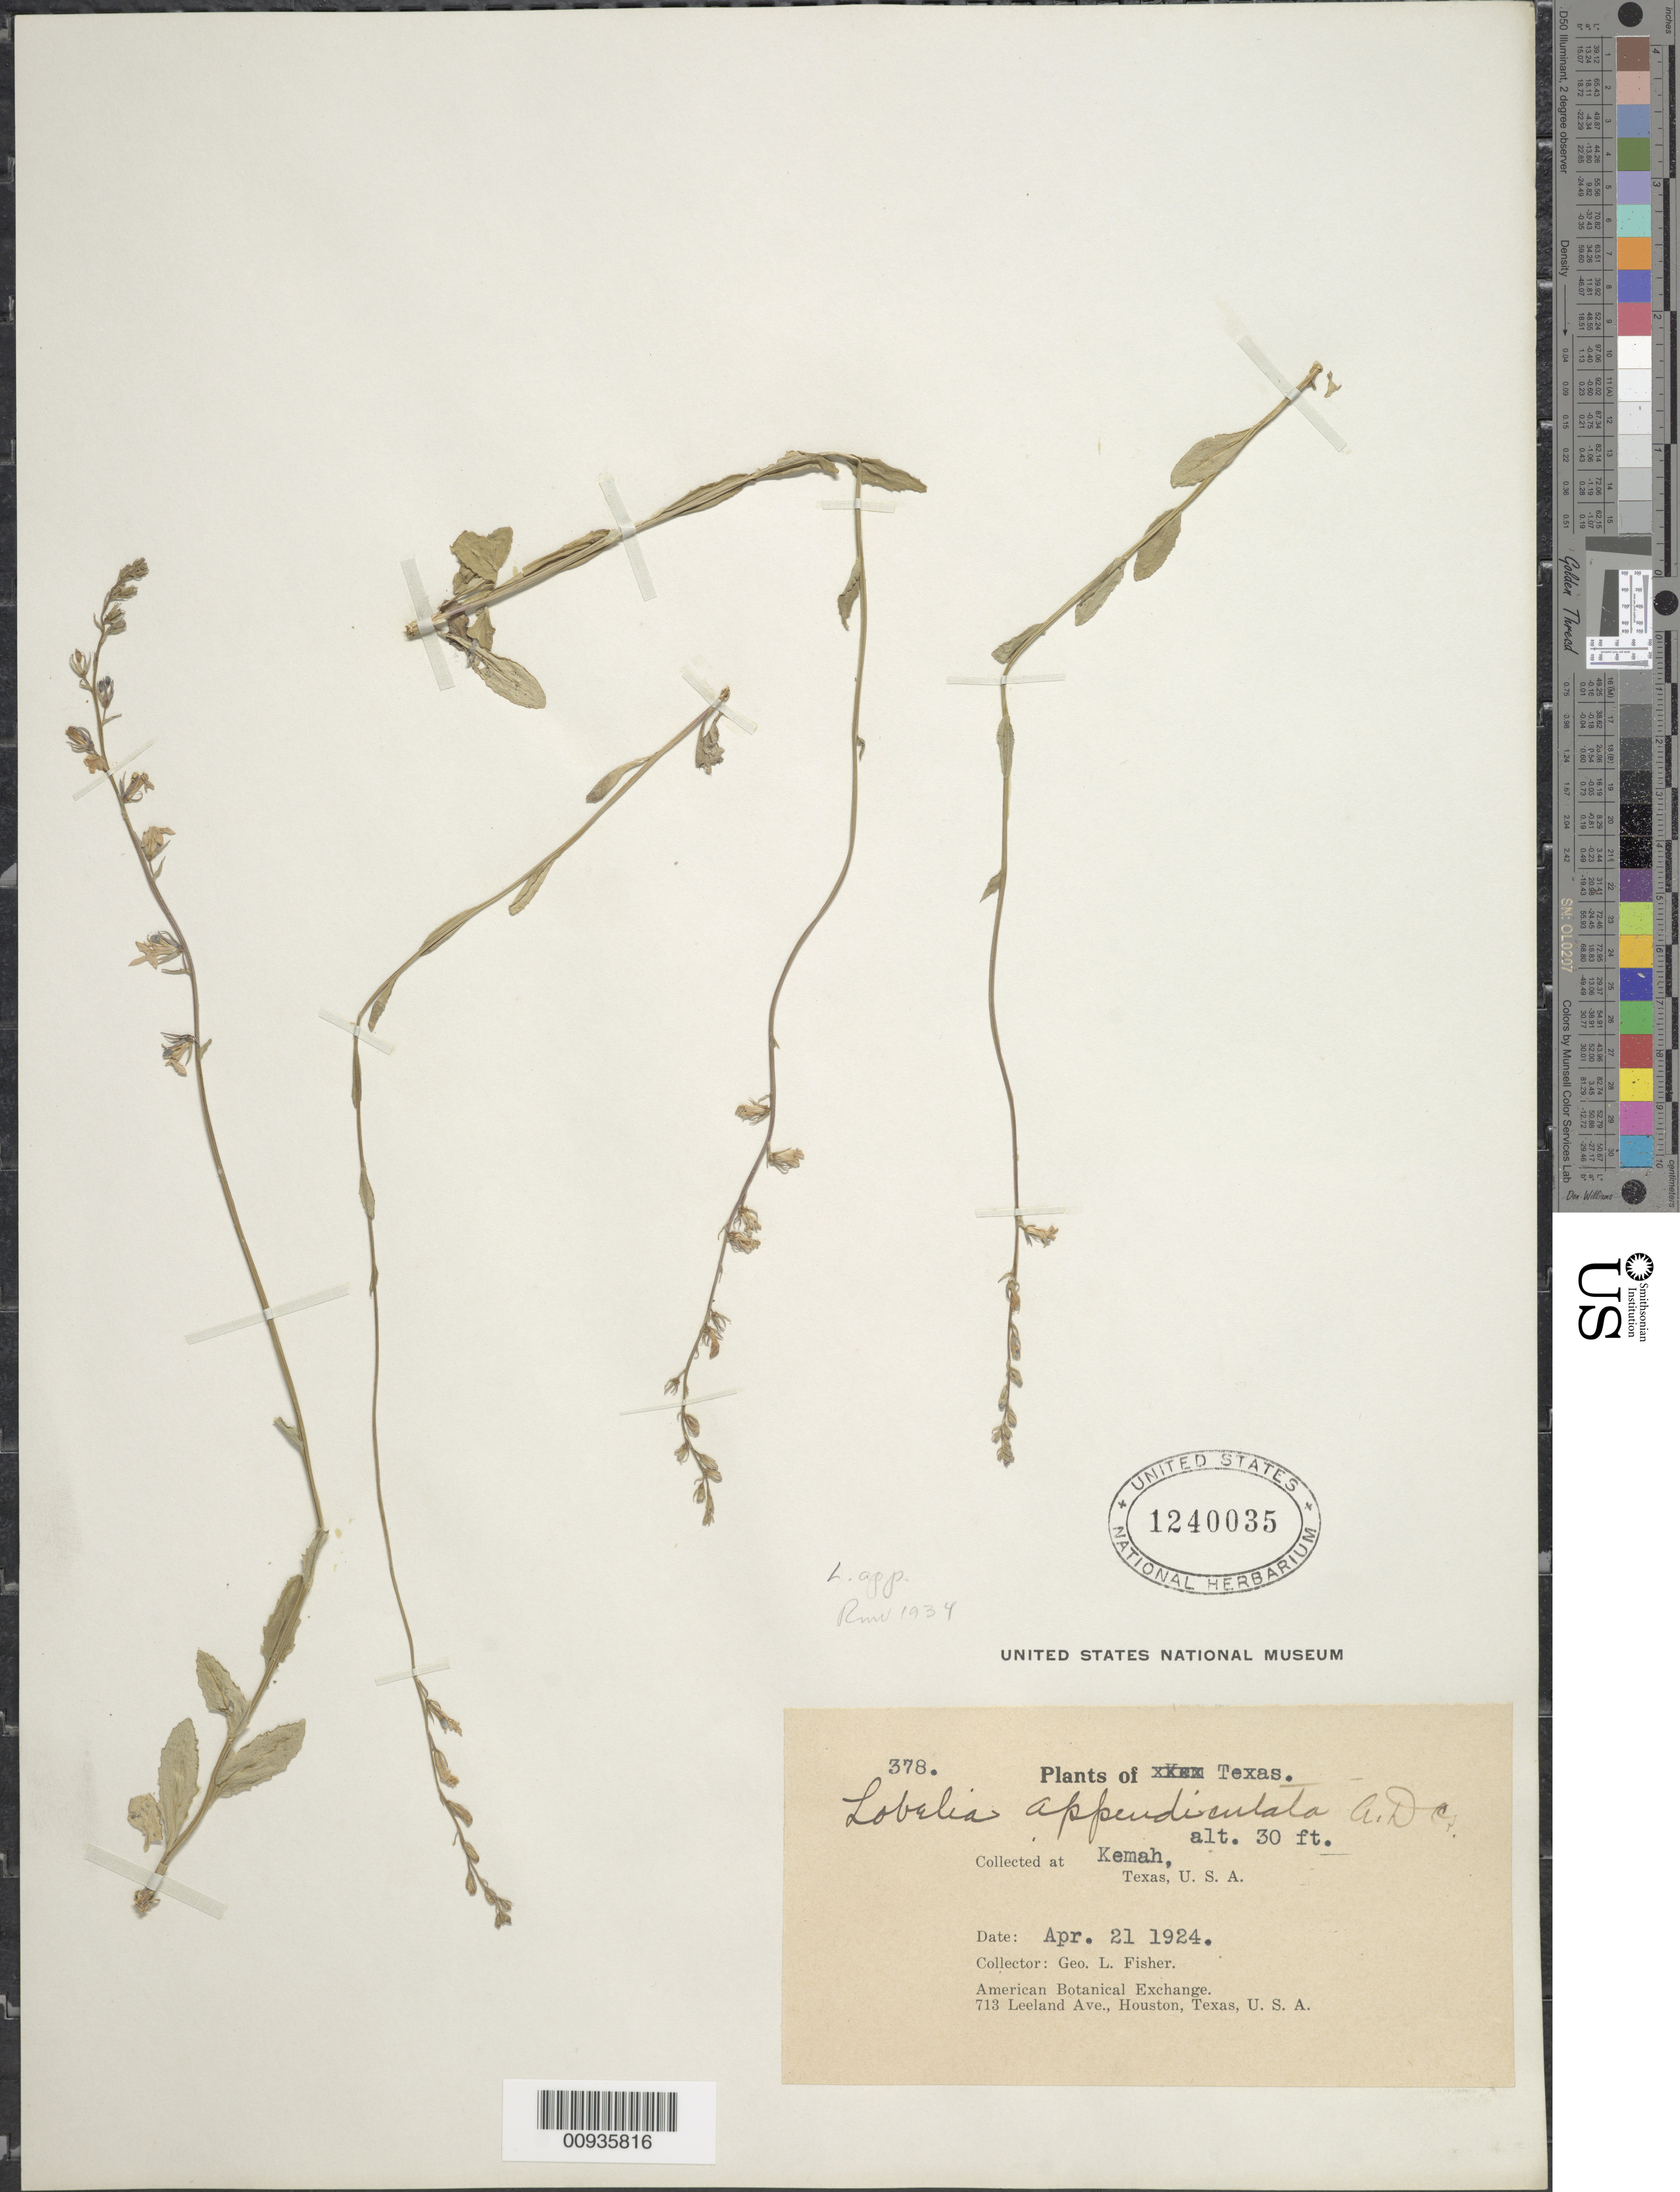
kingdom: Plantae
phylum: Tracheophyta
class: Magnoliopsida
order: Asterales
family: Campanulaceae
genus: Lobelia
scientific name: Lobelia appendiculata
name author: A. DC.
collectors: G. L. Fisher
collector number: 378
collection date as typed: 21 Apr 1924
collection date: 1924-04-21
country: United States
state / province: Texas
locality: Kemah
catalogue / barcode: US 1240035